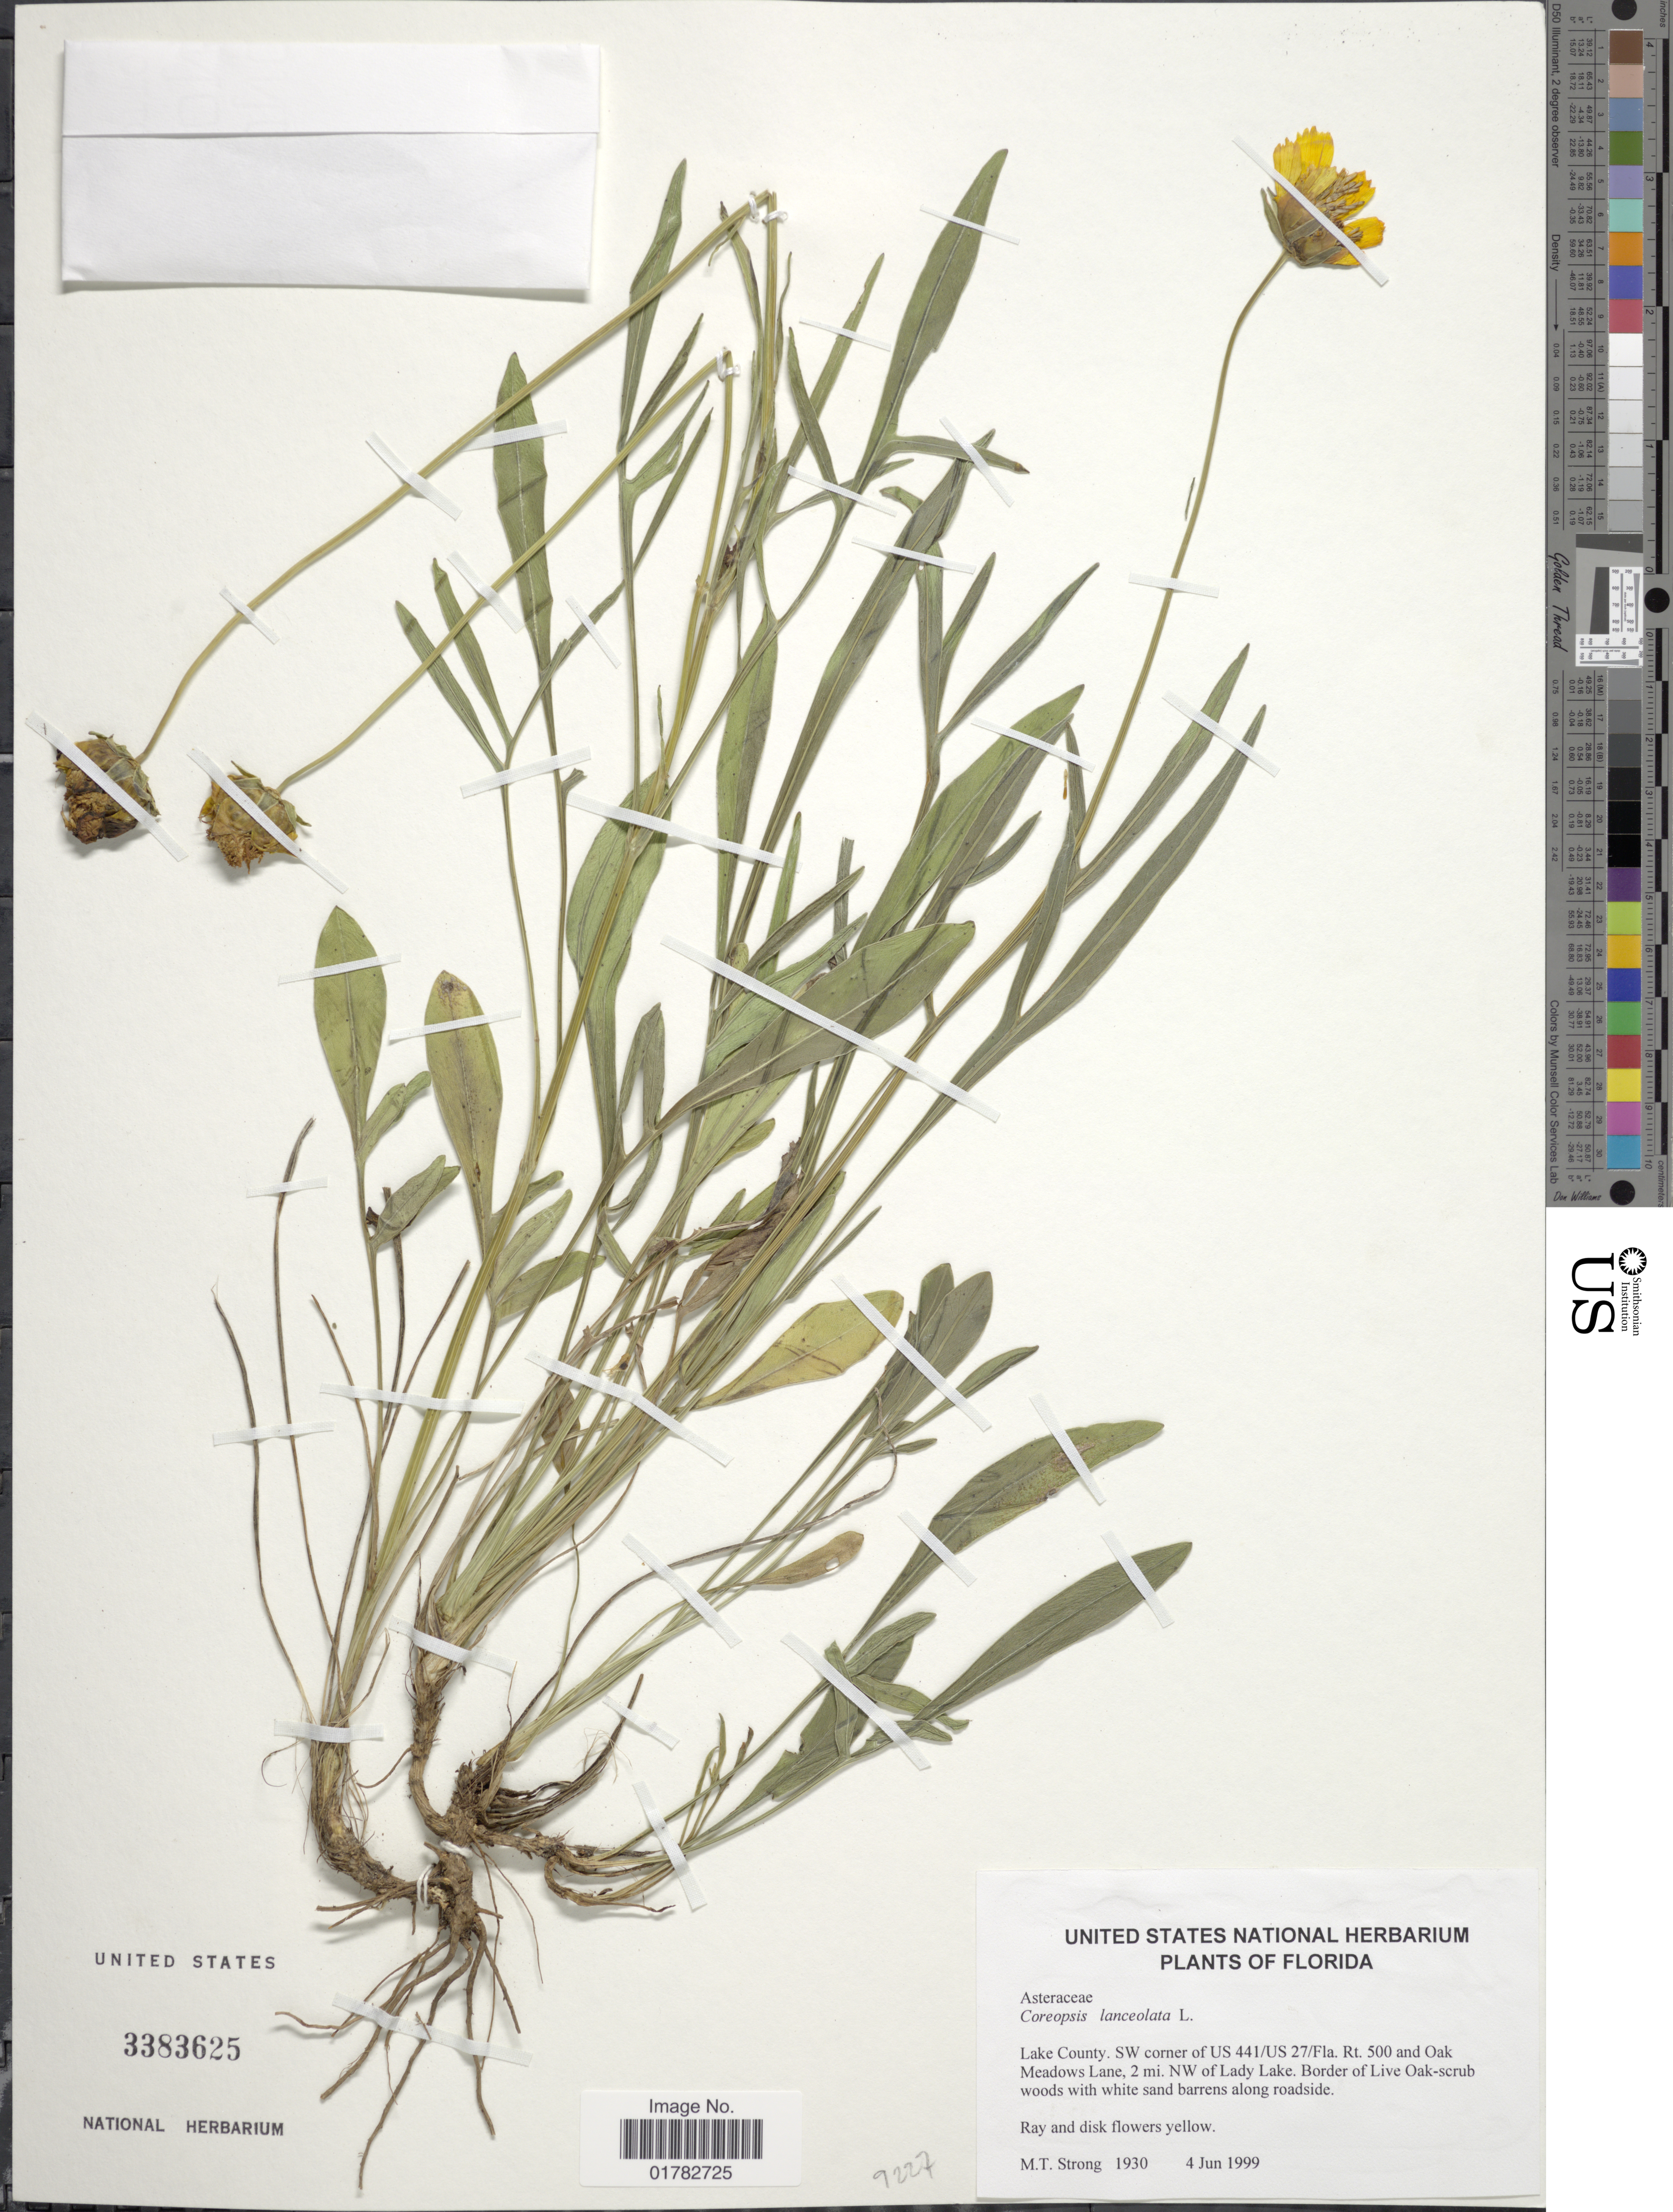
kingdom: Plantae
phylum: Tracheophyta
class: Magnoliopsida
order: Asterales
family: Asteraceae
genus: Coreopsis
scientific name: Coreopsis lanceolata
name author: L.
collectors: M. T. Strong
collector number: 1930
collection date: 1999-06-04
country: United States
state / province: Florida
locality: Lake County, SW corner of US 441/US 27/ Fla. Rt. 500 and Oak Meadows Lane, 2 mi. NW of Lady Lake, Border of Live Oak-scrub, sand barrens along roadside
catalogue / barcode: US 3383625